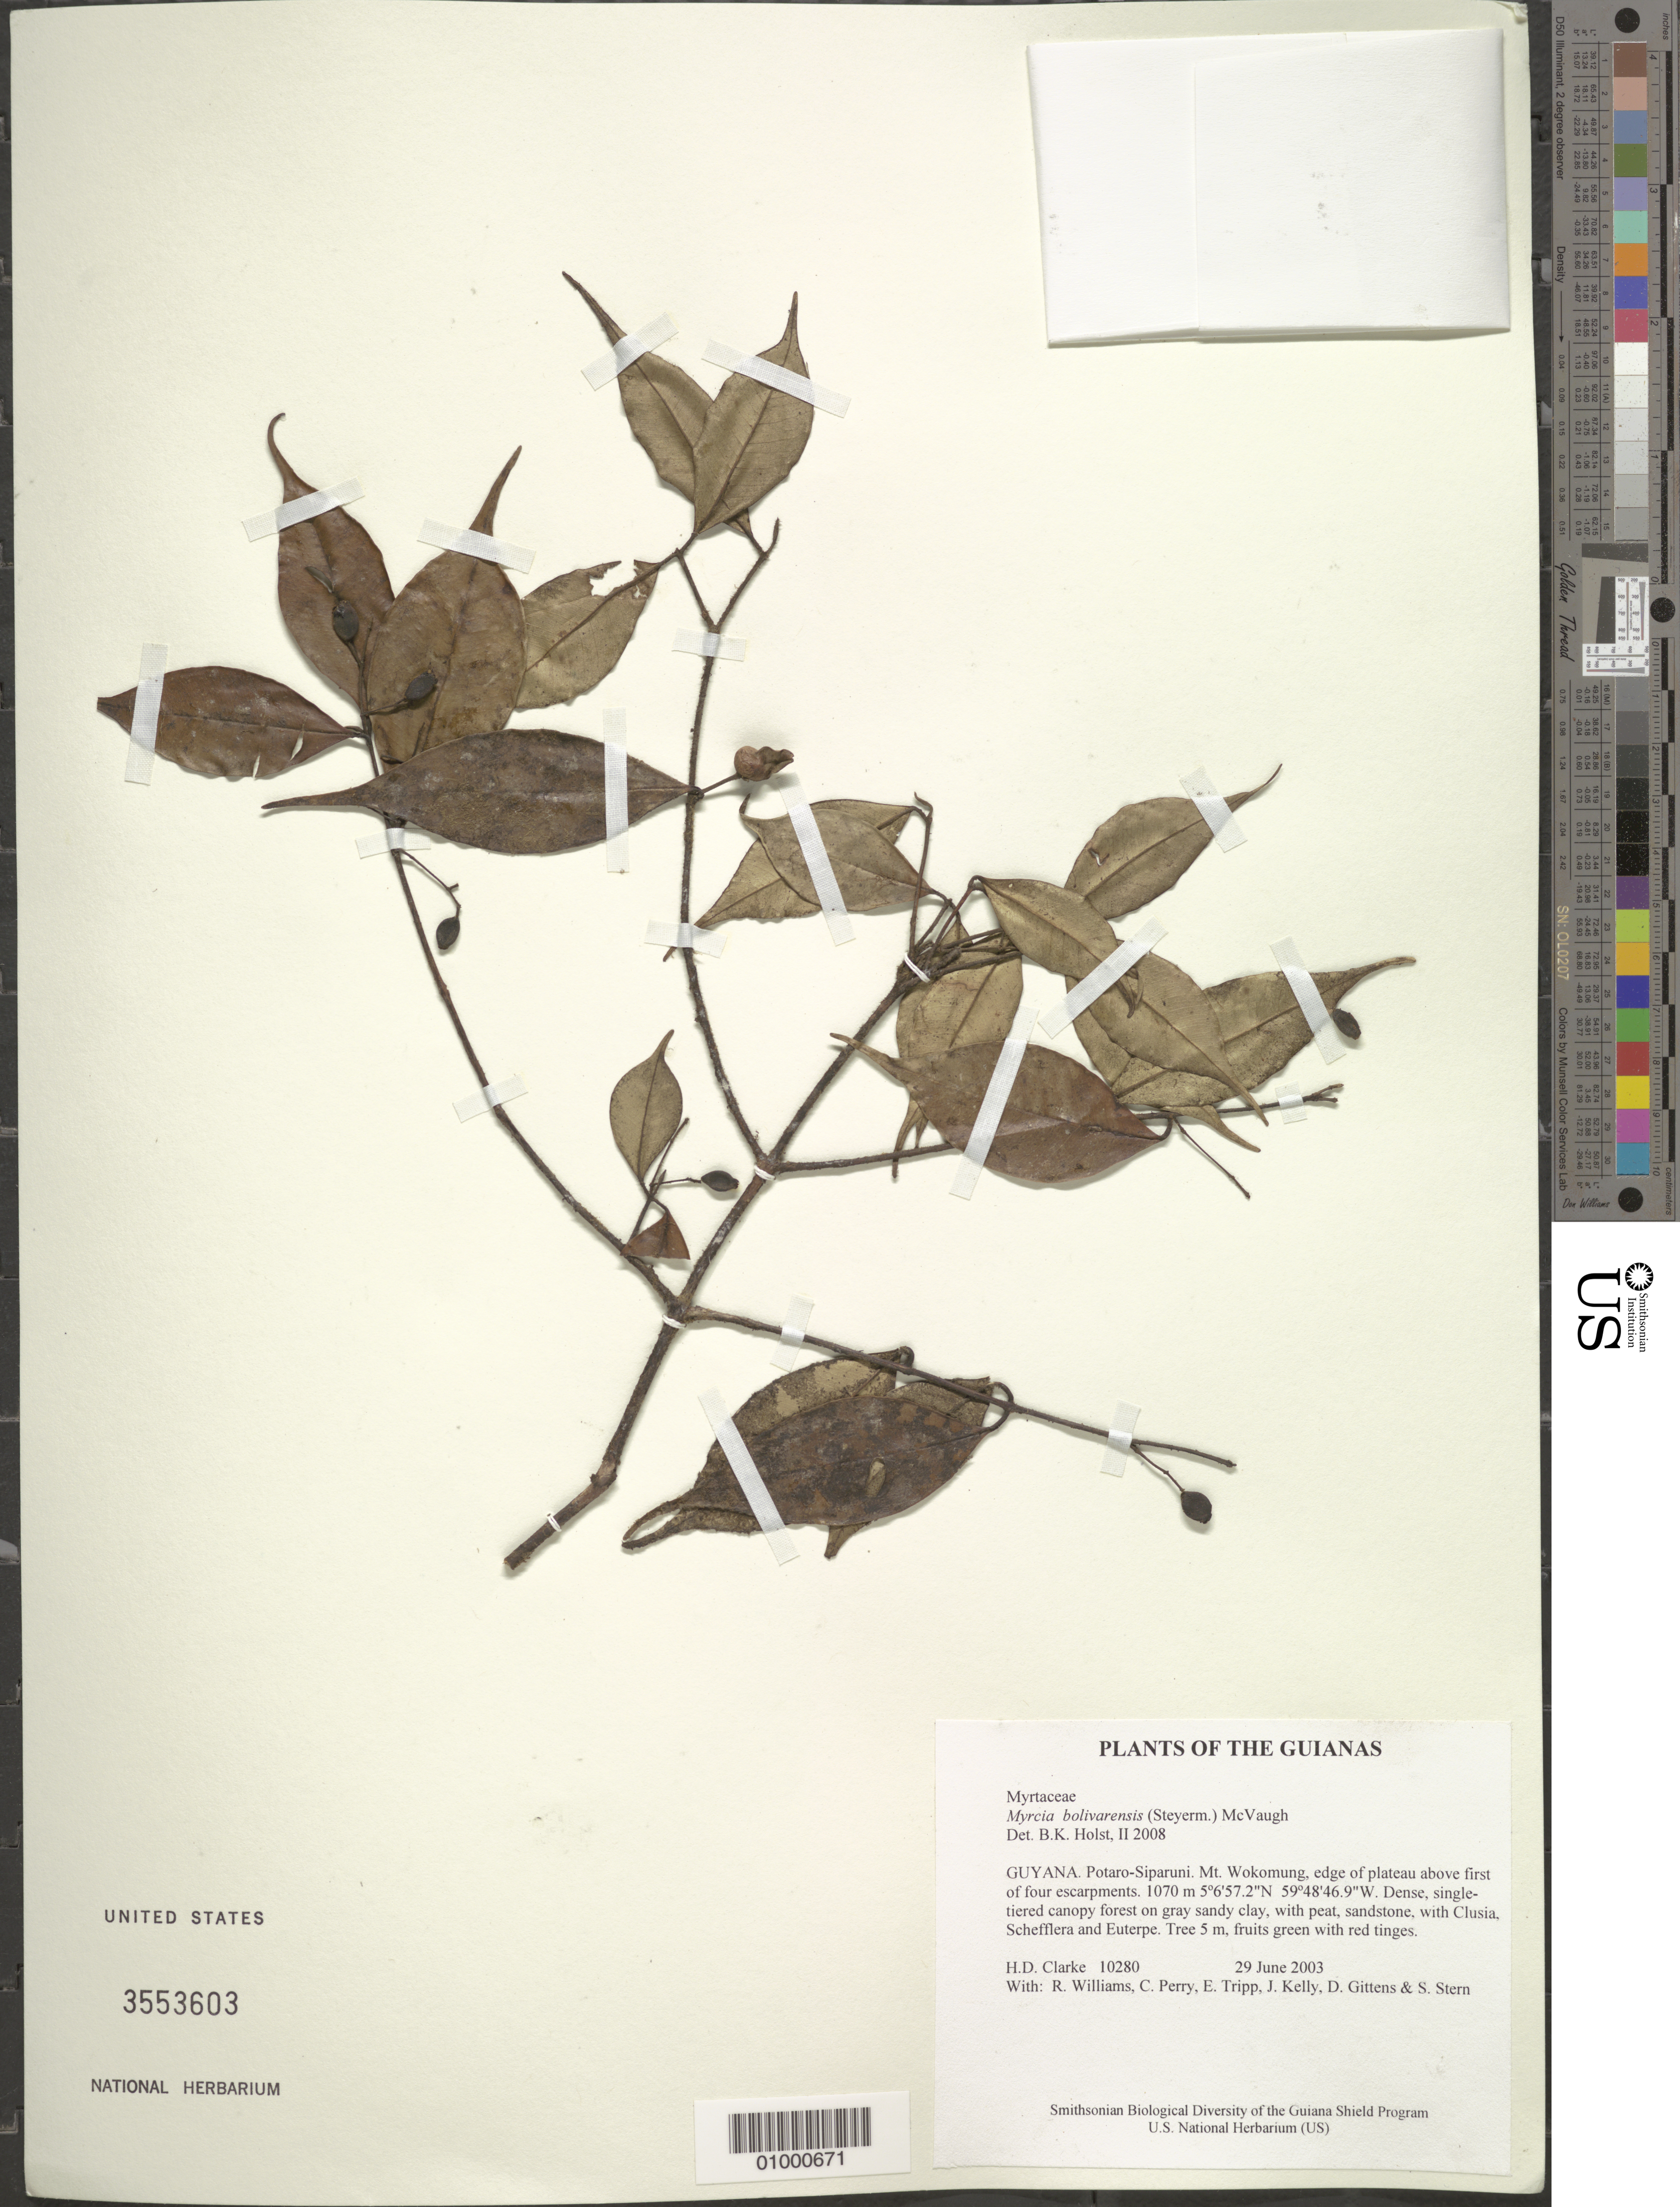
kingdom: Plantae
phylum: Tracheophyta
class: Magnoliopsida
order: Myrtales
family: Myrtaceae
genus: Myrcia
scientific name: Myrcia bolivarensis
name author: (Steyerm.) McVaugh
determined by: Holst, Bruce K.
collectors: H. D. Clarke, R. Williams, C. Perry, E. Tripp, J. Kelly, D. Gittens & S. R. Stern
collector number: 10280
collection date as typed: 29 June 2003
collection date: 2003-06-29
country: Guyana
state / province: Potaro-Siparuni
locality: Mt. Wokomung, edge of plateau above first of four escarpments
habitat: Dense, single-tiered canopy forest on gray sandy clay, with peat, sandstone, with Clusia, Schefflera and Euterpe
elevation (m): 1070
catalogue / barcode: US 3553603